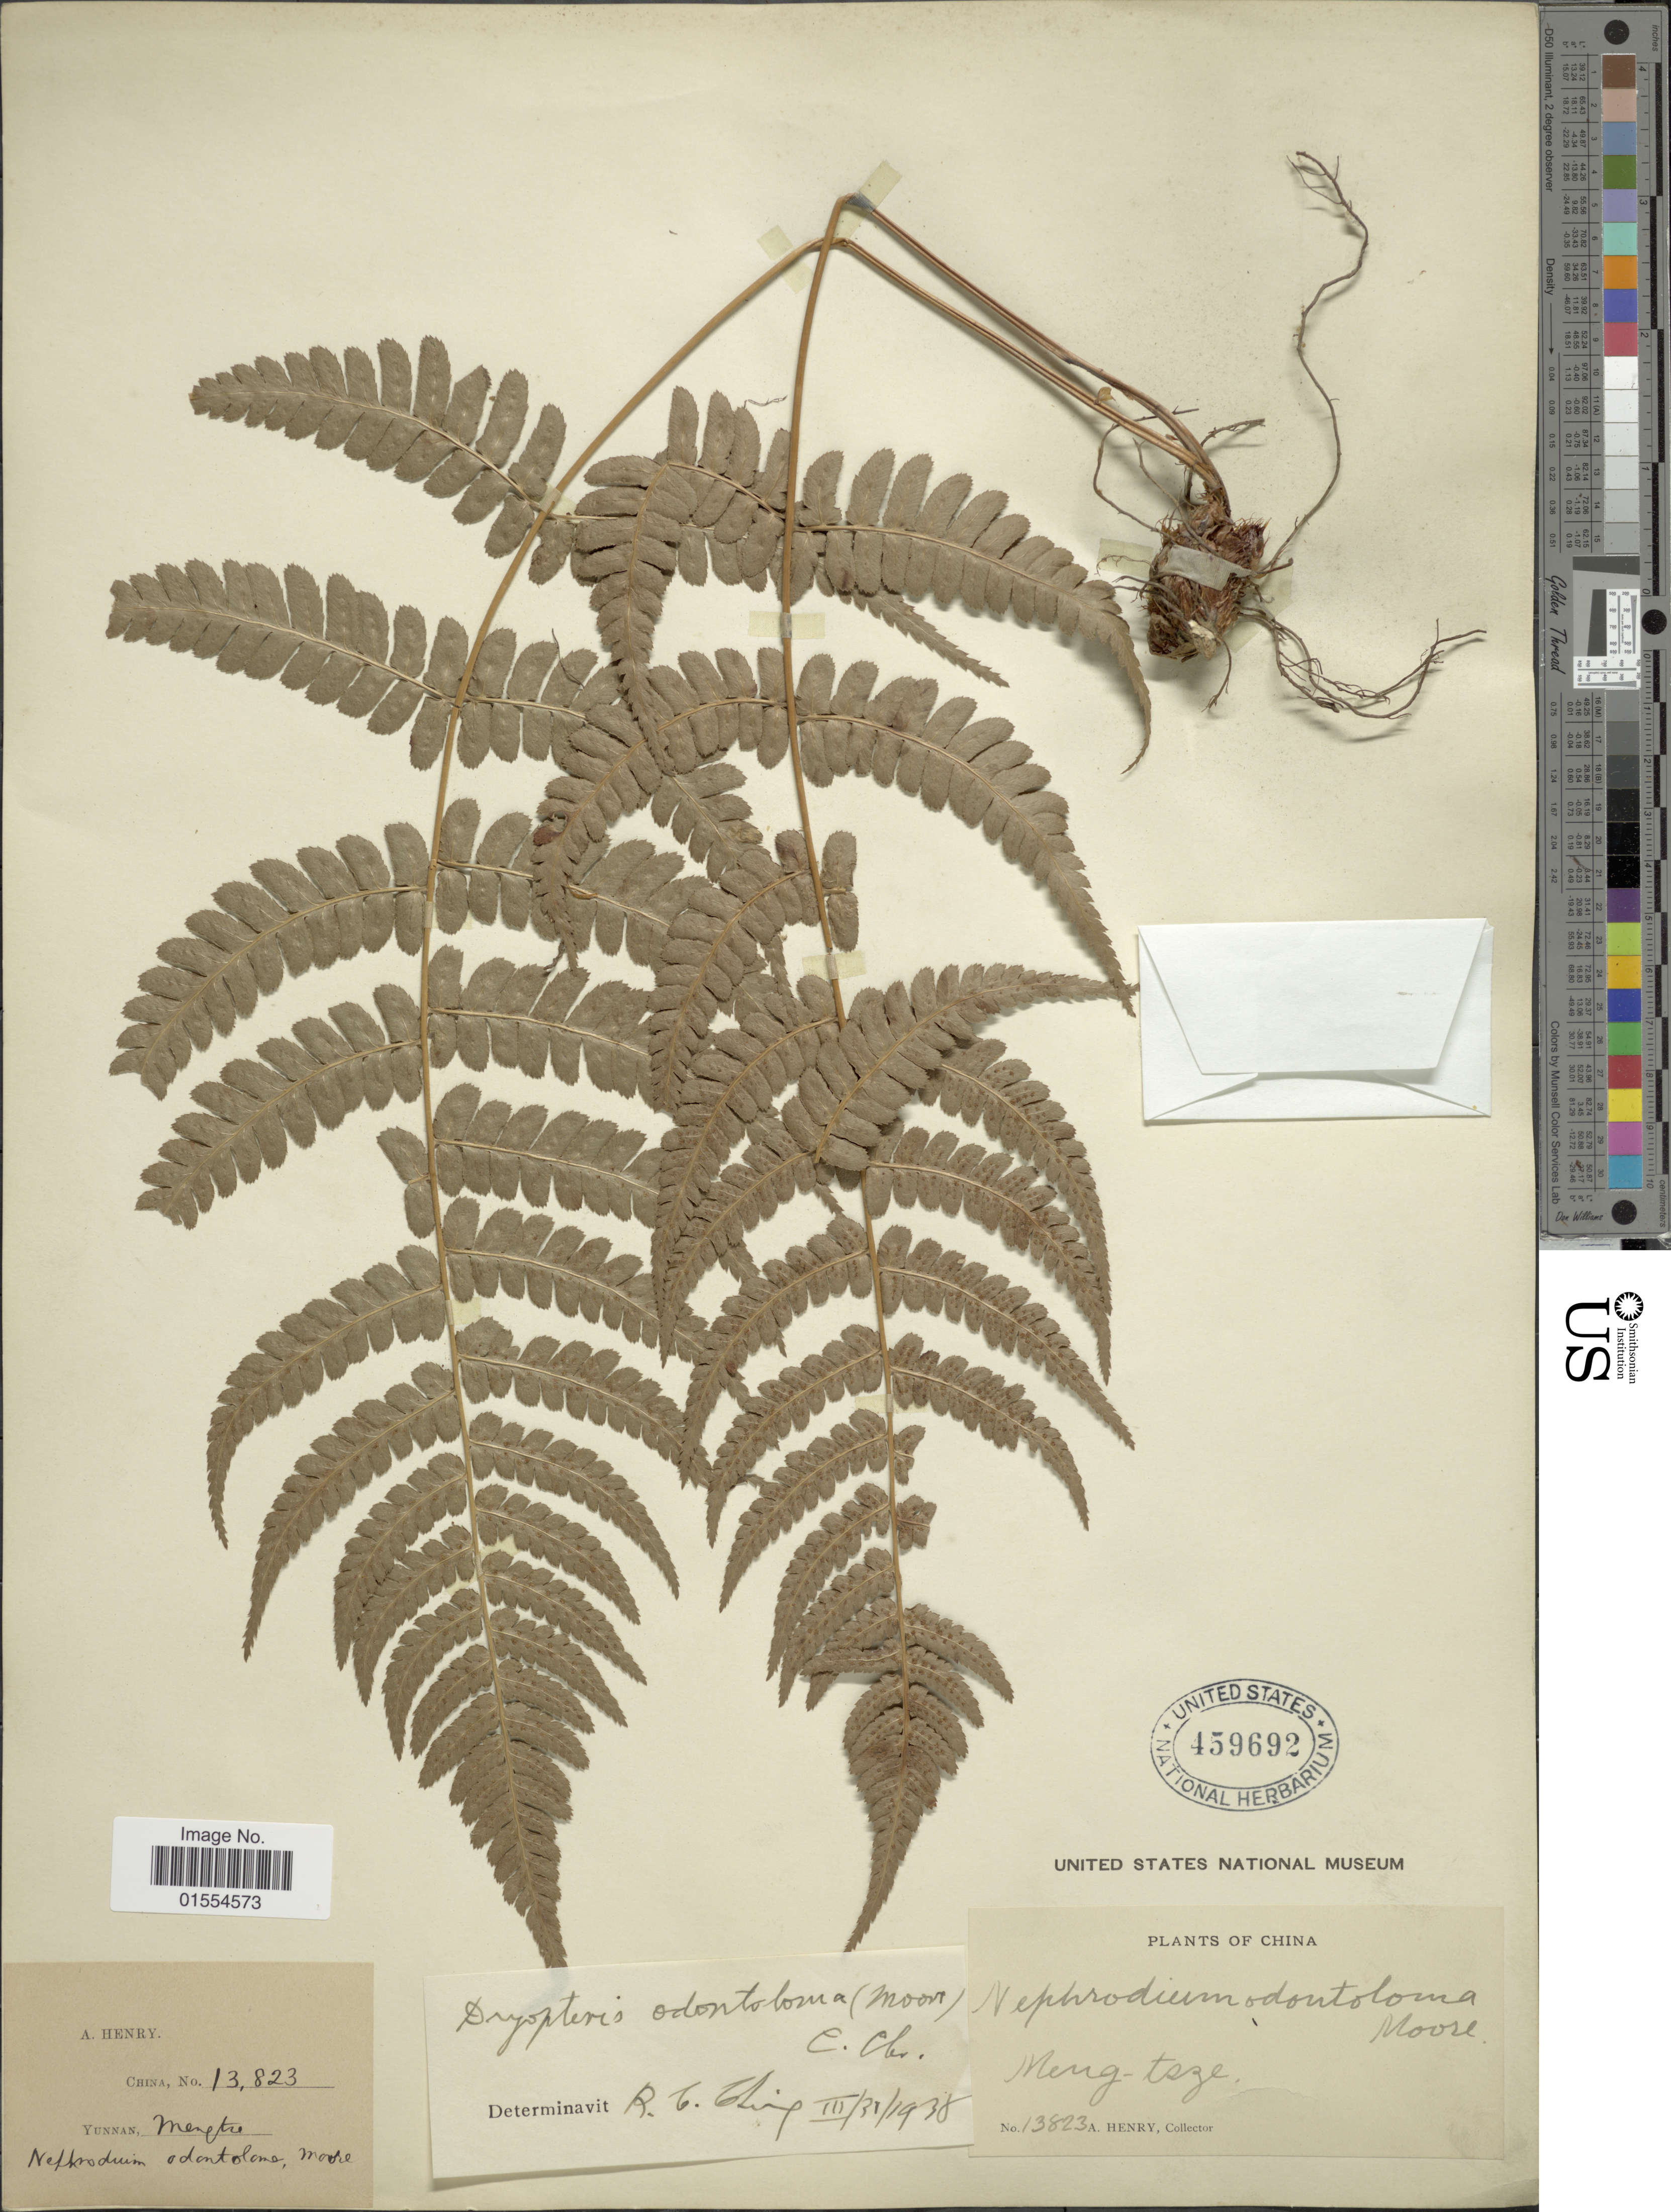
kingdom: Plantae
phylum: Tracheophyta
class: Polypodiopsida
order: Polypodiales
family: Dryopteridaceae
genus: Dryopteris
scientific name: Dryopteris odontoloma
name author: (Bedd.) C. Chr.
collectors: A. Henry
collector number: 13823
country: China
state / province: Yunnan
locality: Yunnan, Meng-tze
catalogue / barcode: US 459692